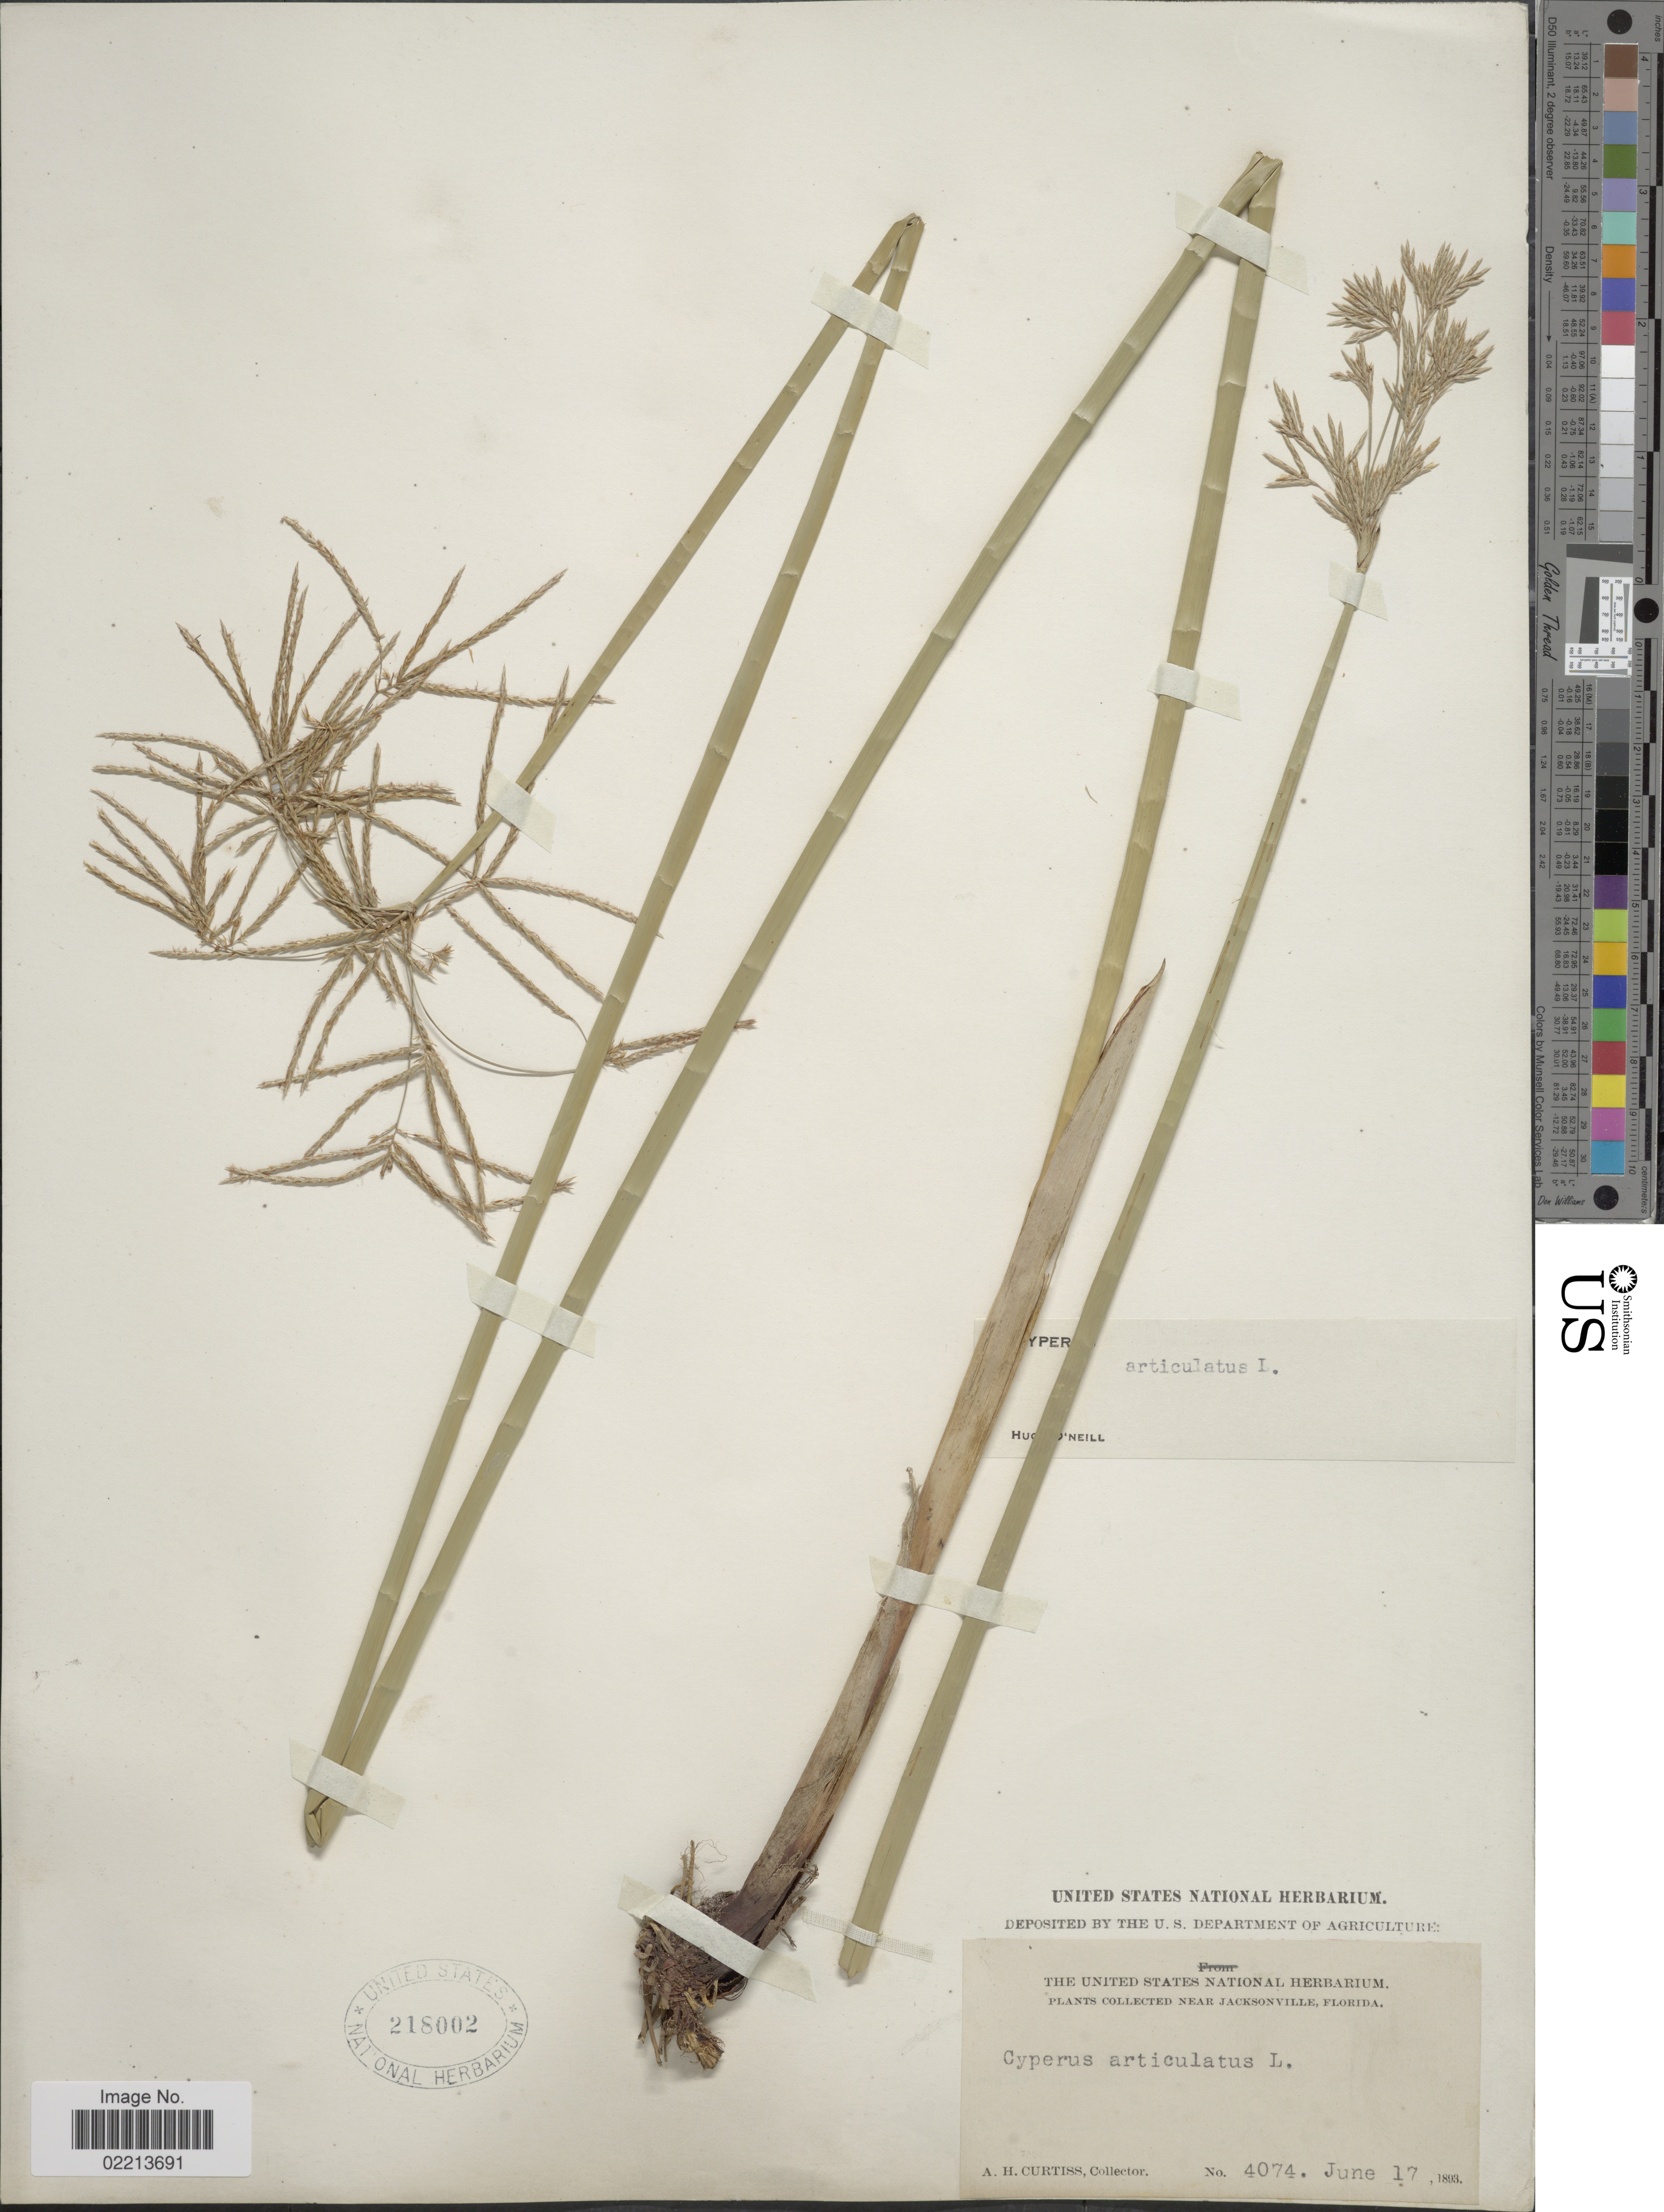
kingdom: Plantae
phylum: Tracheophyta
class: Liliopsida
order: Poales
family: Cyperaceae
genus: Cyperus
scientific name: Cyperus articulatus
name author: L.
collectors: A. H. Curtiss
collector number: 4074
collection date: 1893-06-17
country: United States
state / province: Florida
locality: Near Jacksonville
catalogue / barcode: US 218002